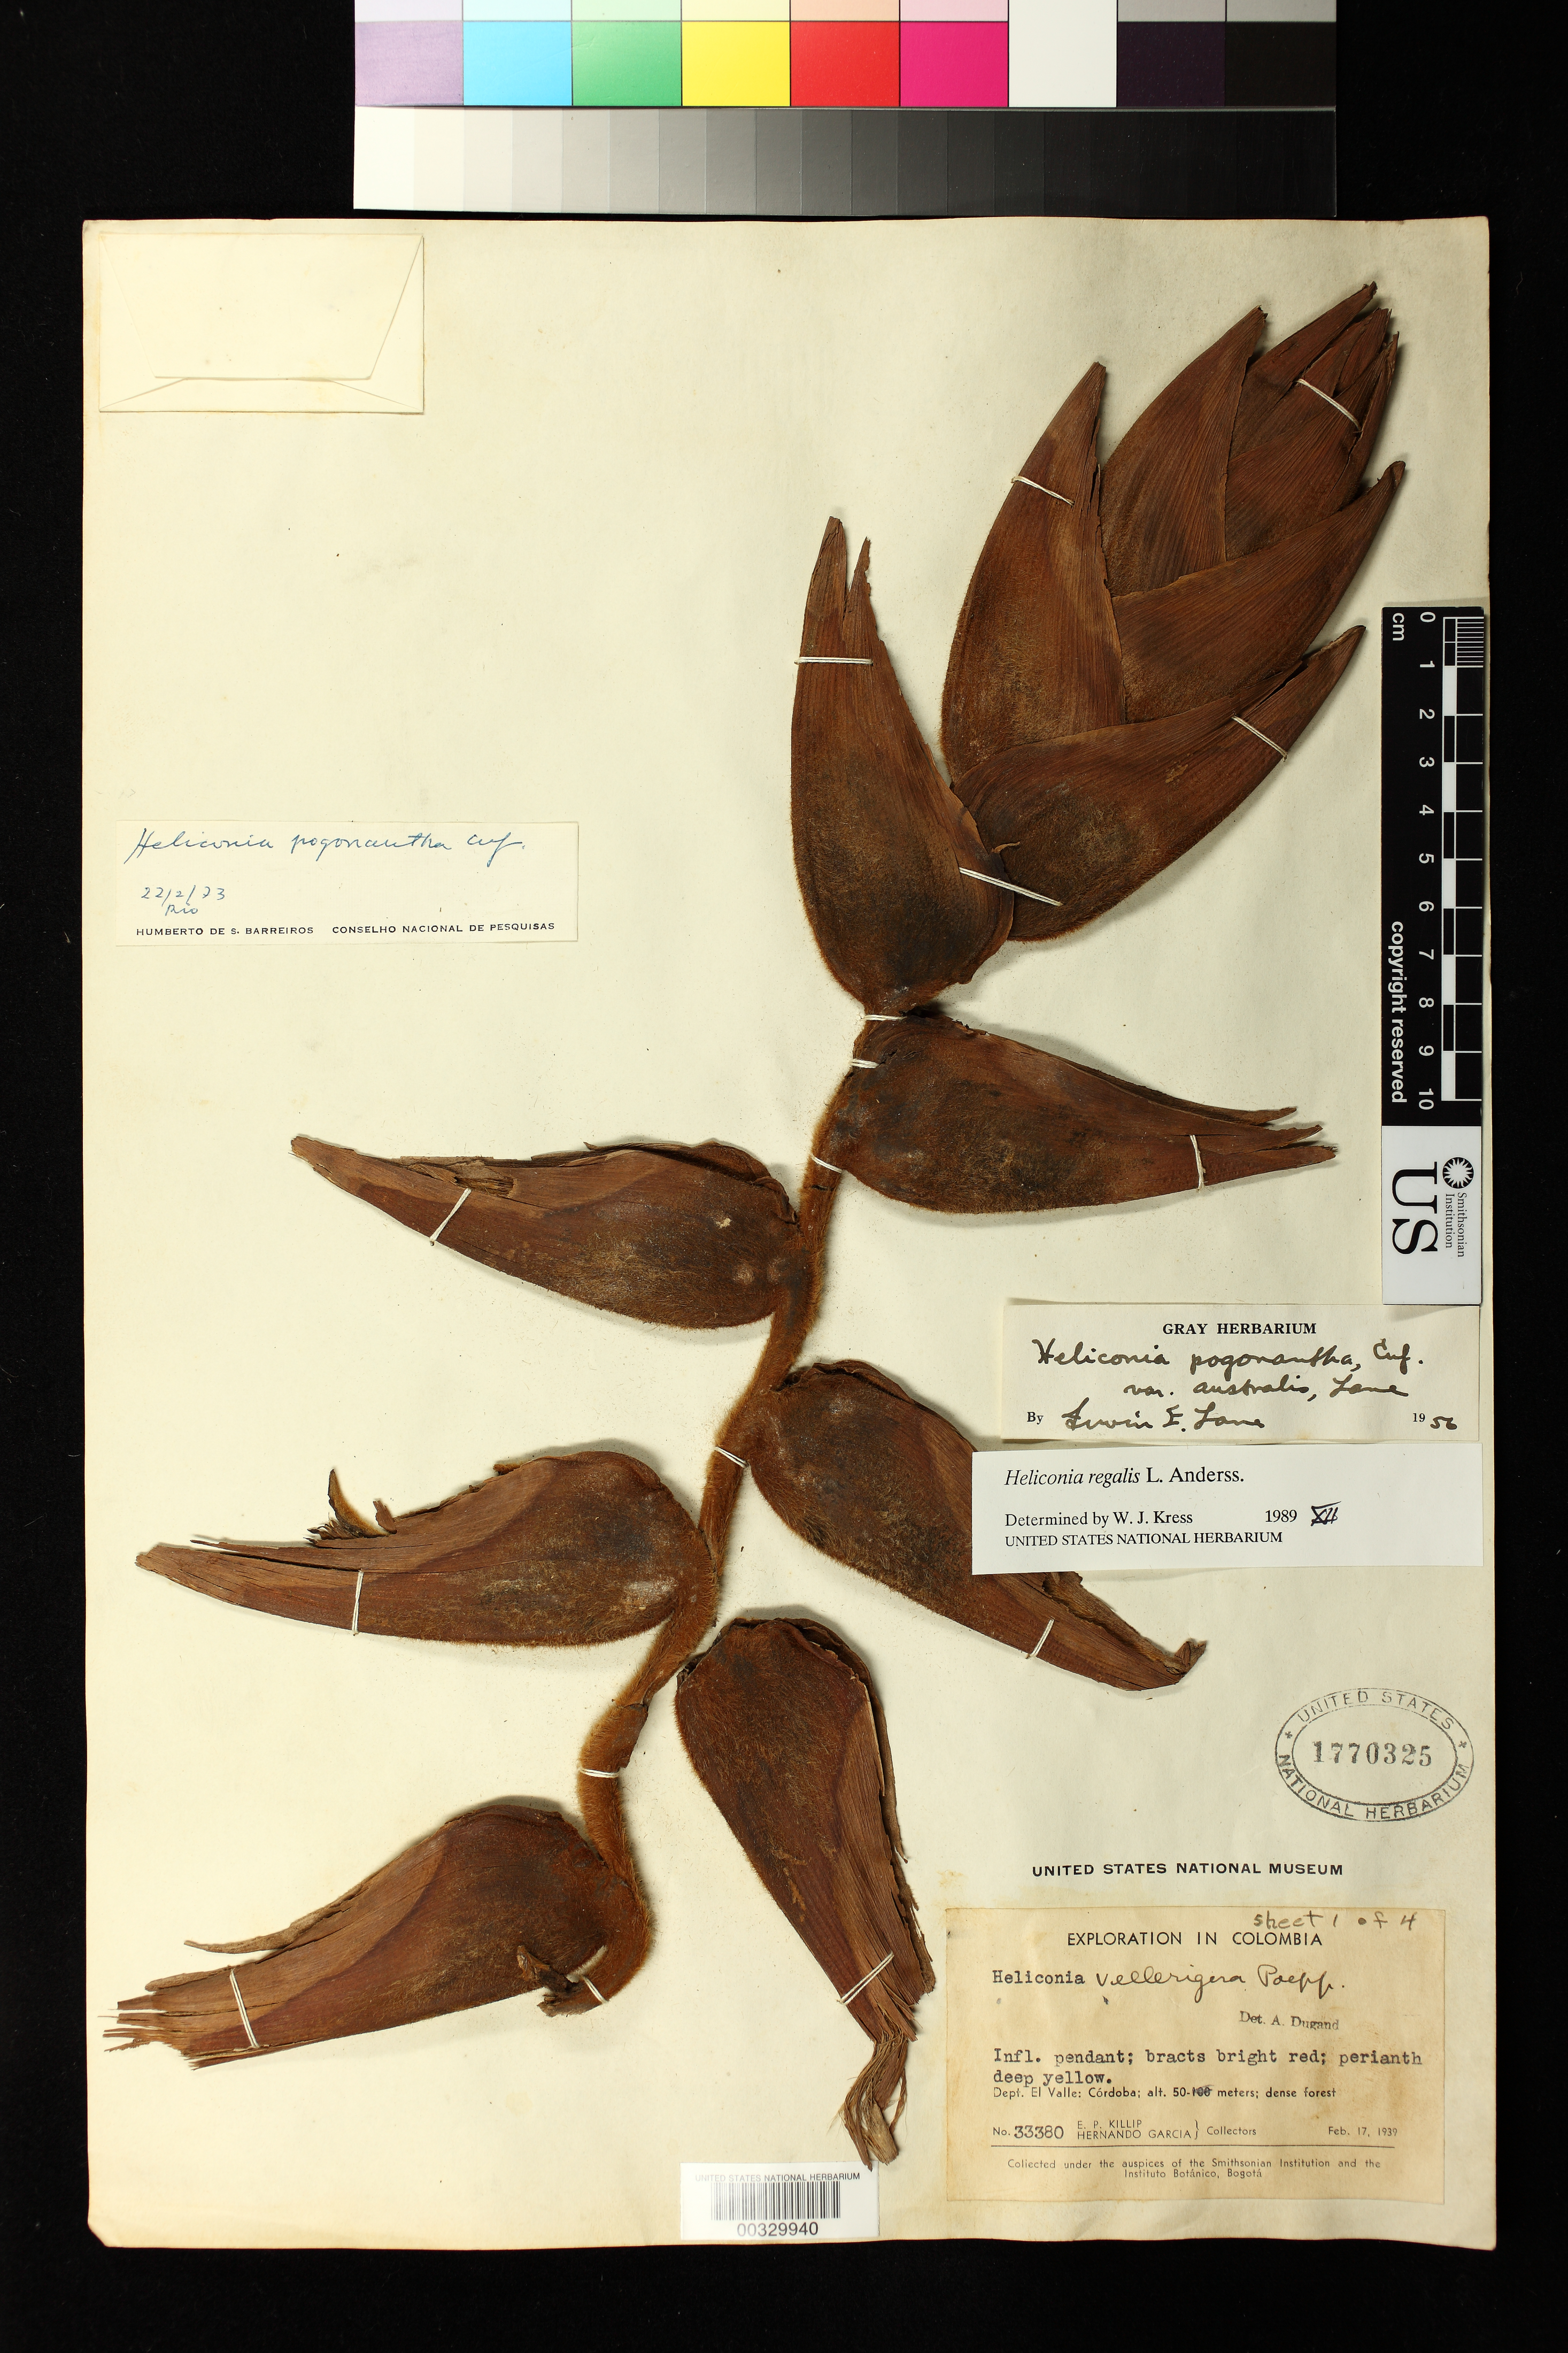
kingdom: Plantae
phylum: Tracheophyta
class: Liliopsida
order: Zingiberales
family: Heliconiaceae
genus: Heliconia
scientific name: Heliconia regalis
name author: L. Andersson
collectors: E. P. Killip & H. Garcia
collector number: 33380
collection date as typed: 17 Feb 1939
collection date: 1939-02-17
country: Colombia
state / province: Valle del Cauca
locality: Cordoba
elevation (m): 50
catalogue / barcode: US 1770325